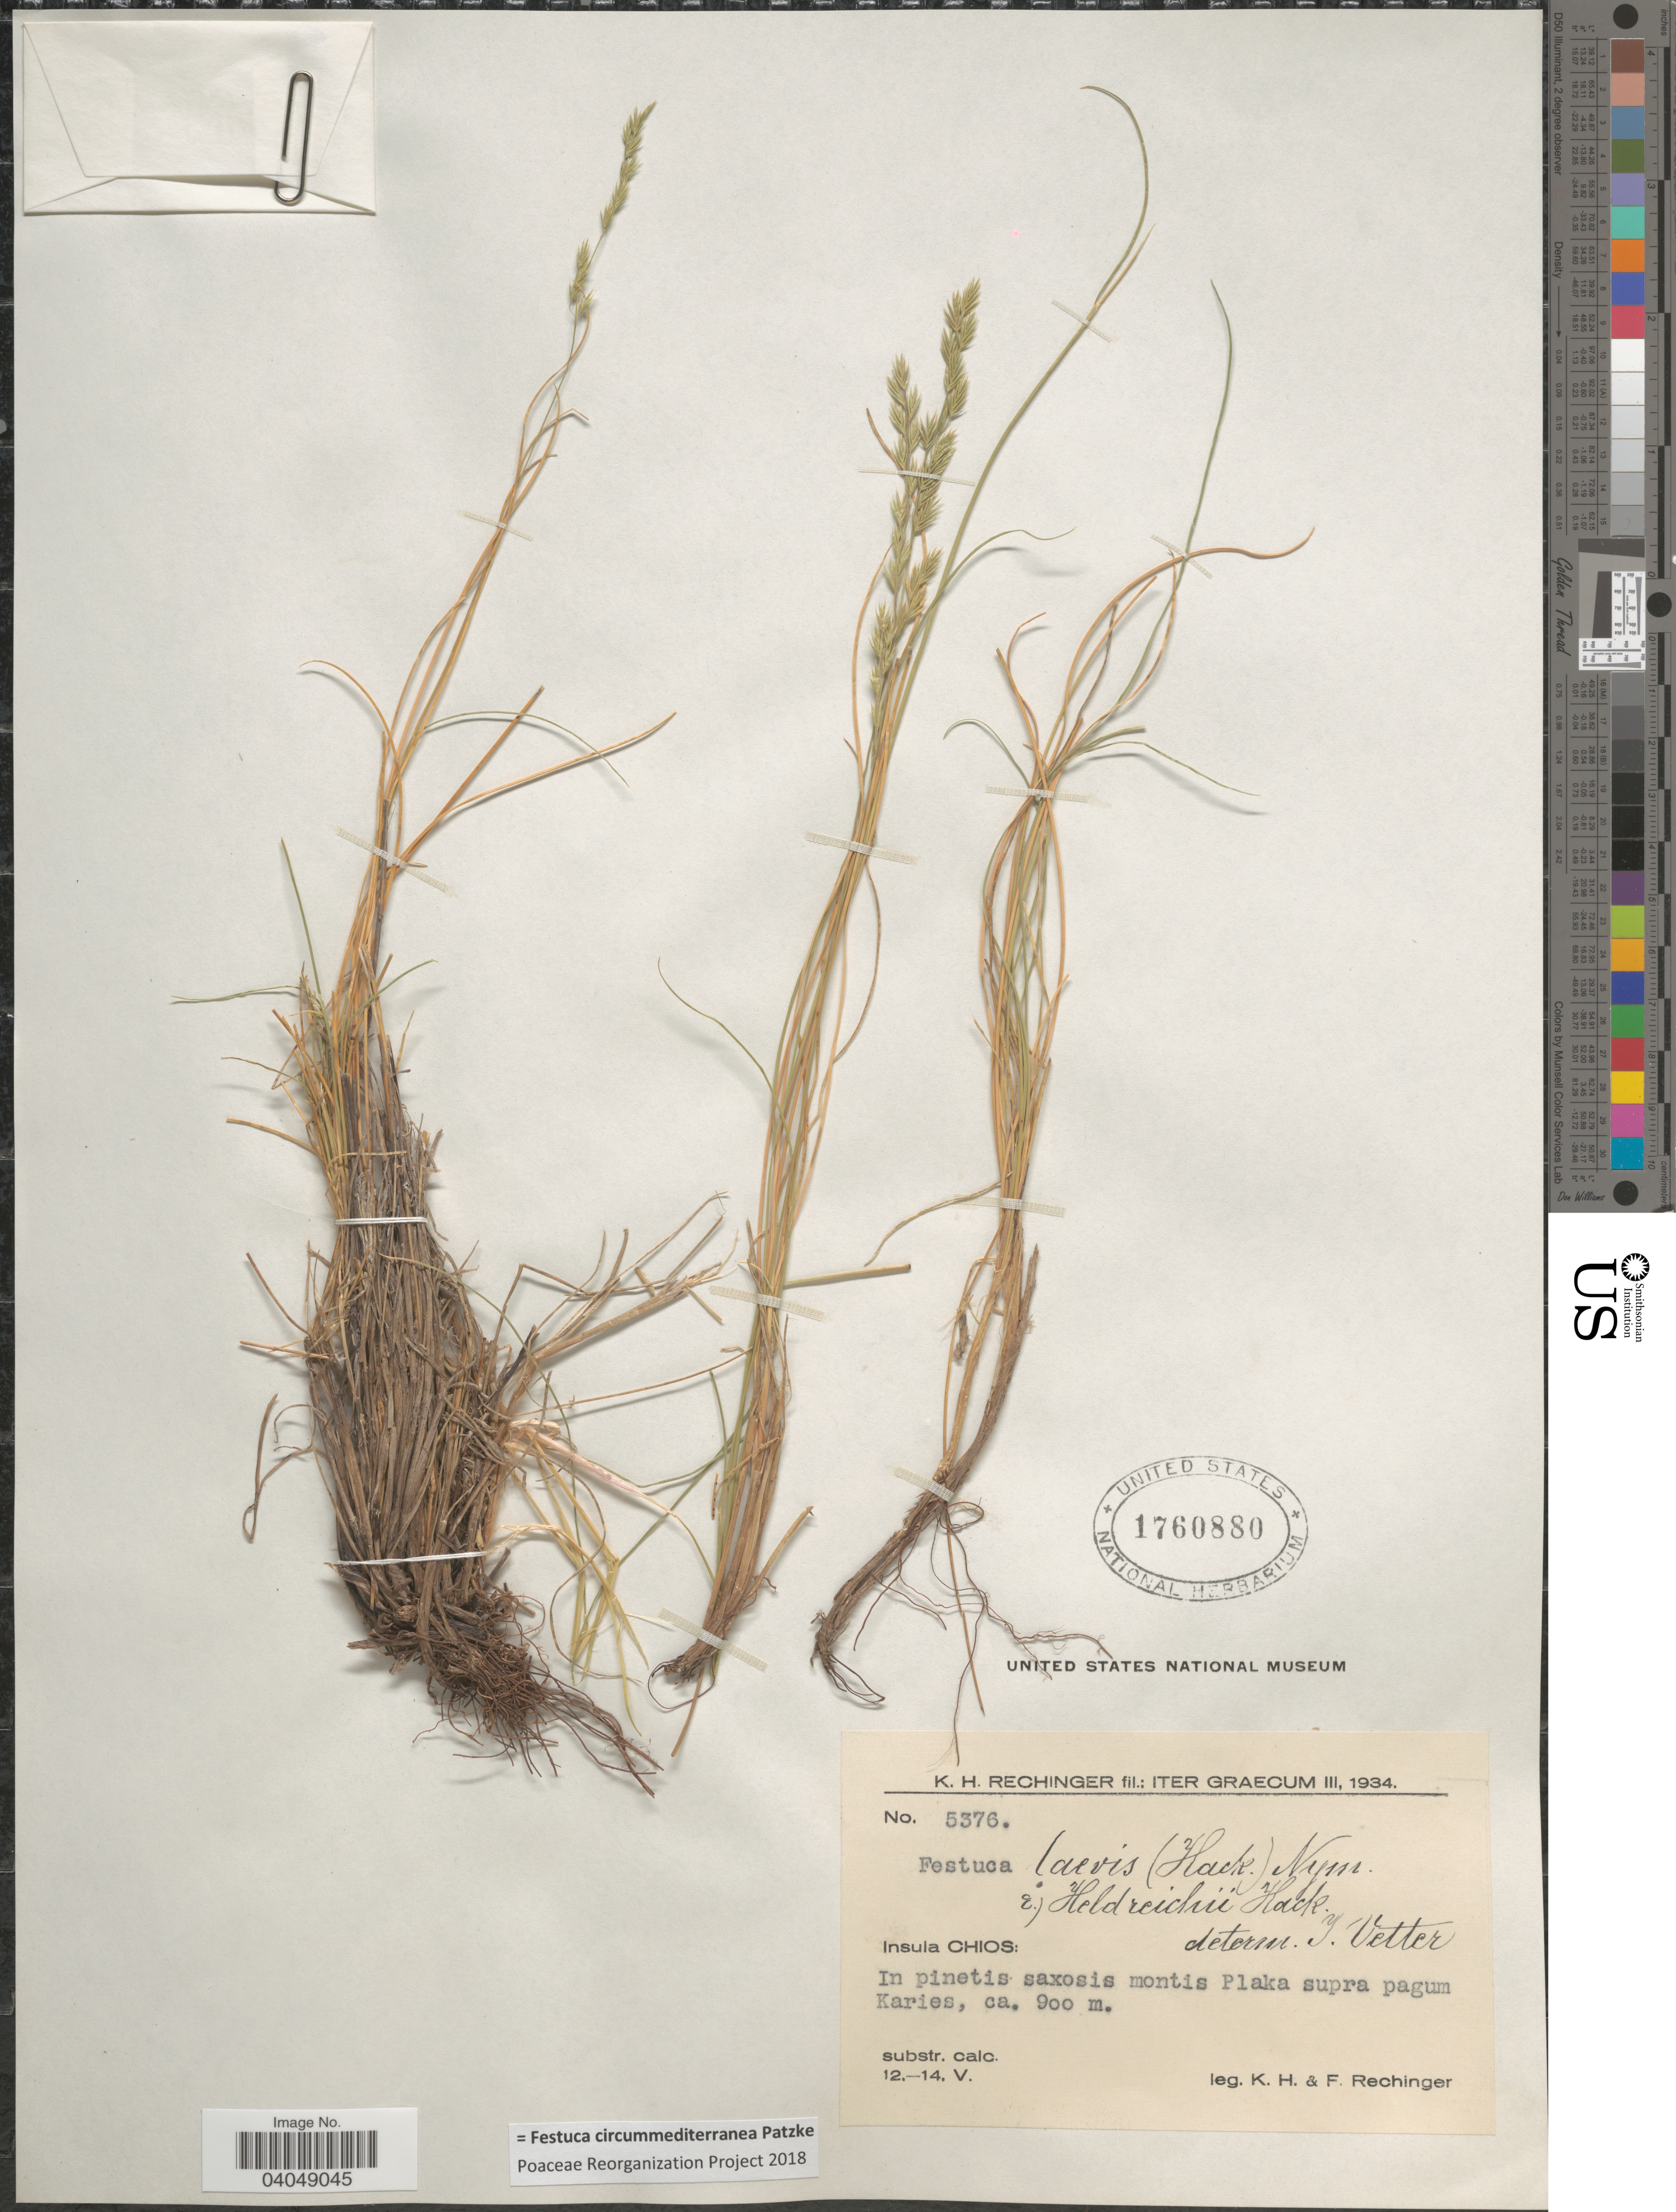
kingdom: Plantae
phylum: Tracheophyta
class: Liliopsida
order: Poales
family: Poaceae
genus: Festuca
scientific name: Festuca circummediterranea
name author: Patzke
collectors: K. H. Rechinger & F. Rechinger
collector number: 5376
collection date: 1934-05-12/1934-05-14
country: Greece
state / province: North Aegean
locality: Iter Graecum. Insula Chios: In pinetis saxosis montis Plaka supra pagum Karies.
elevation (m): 900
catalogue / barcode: US 1760880